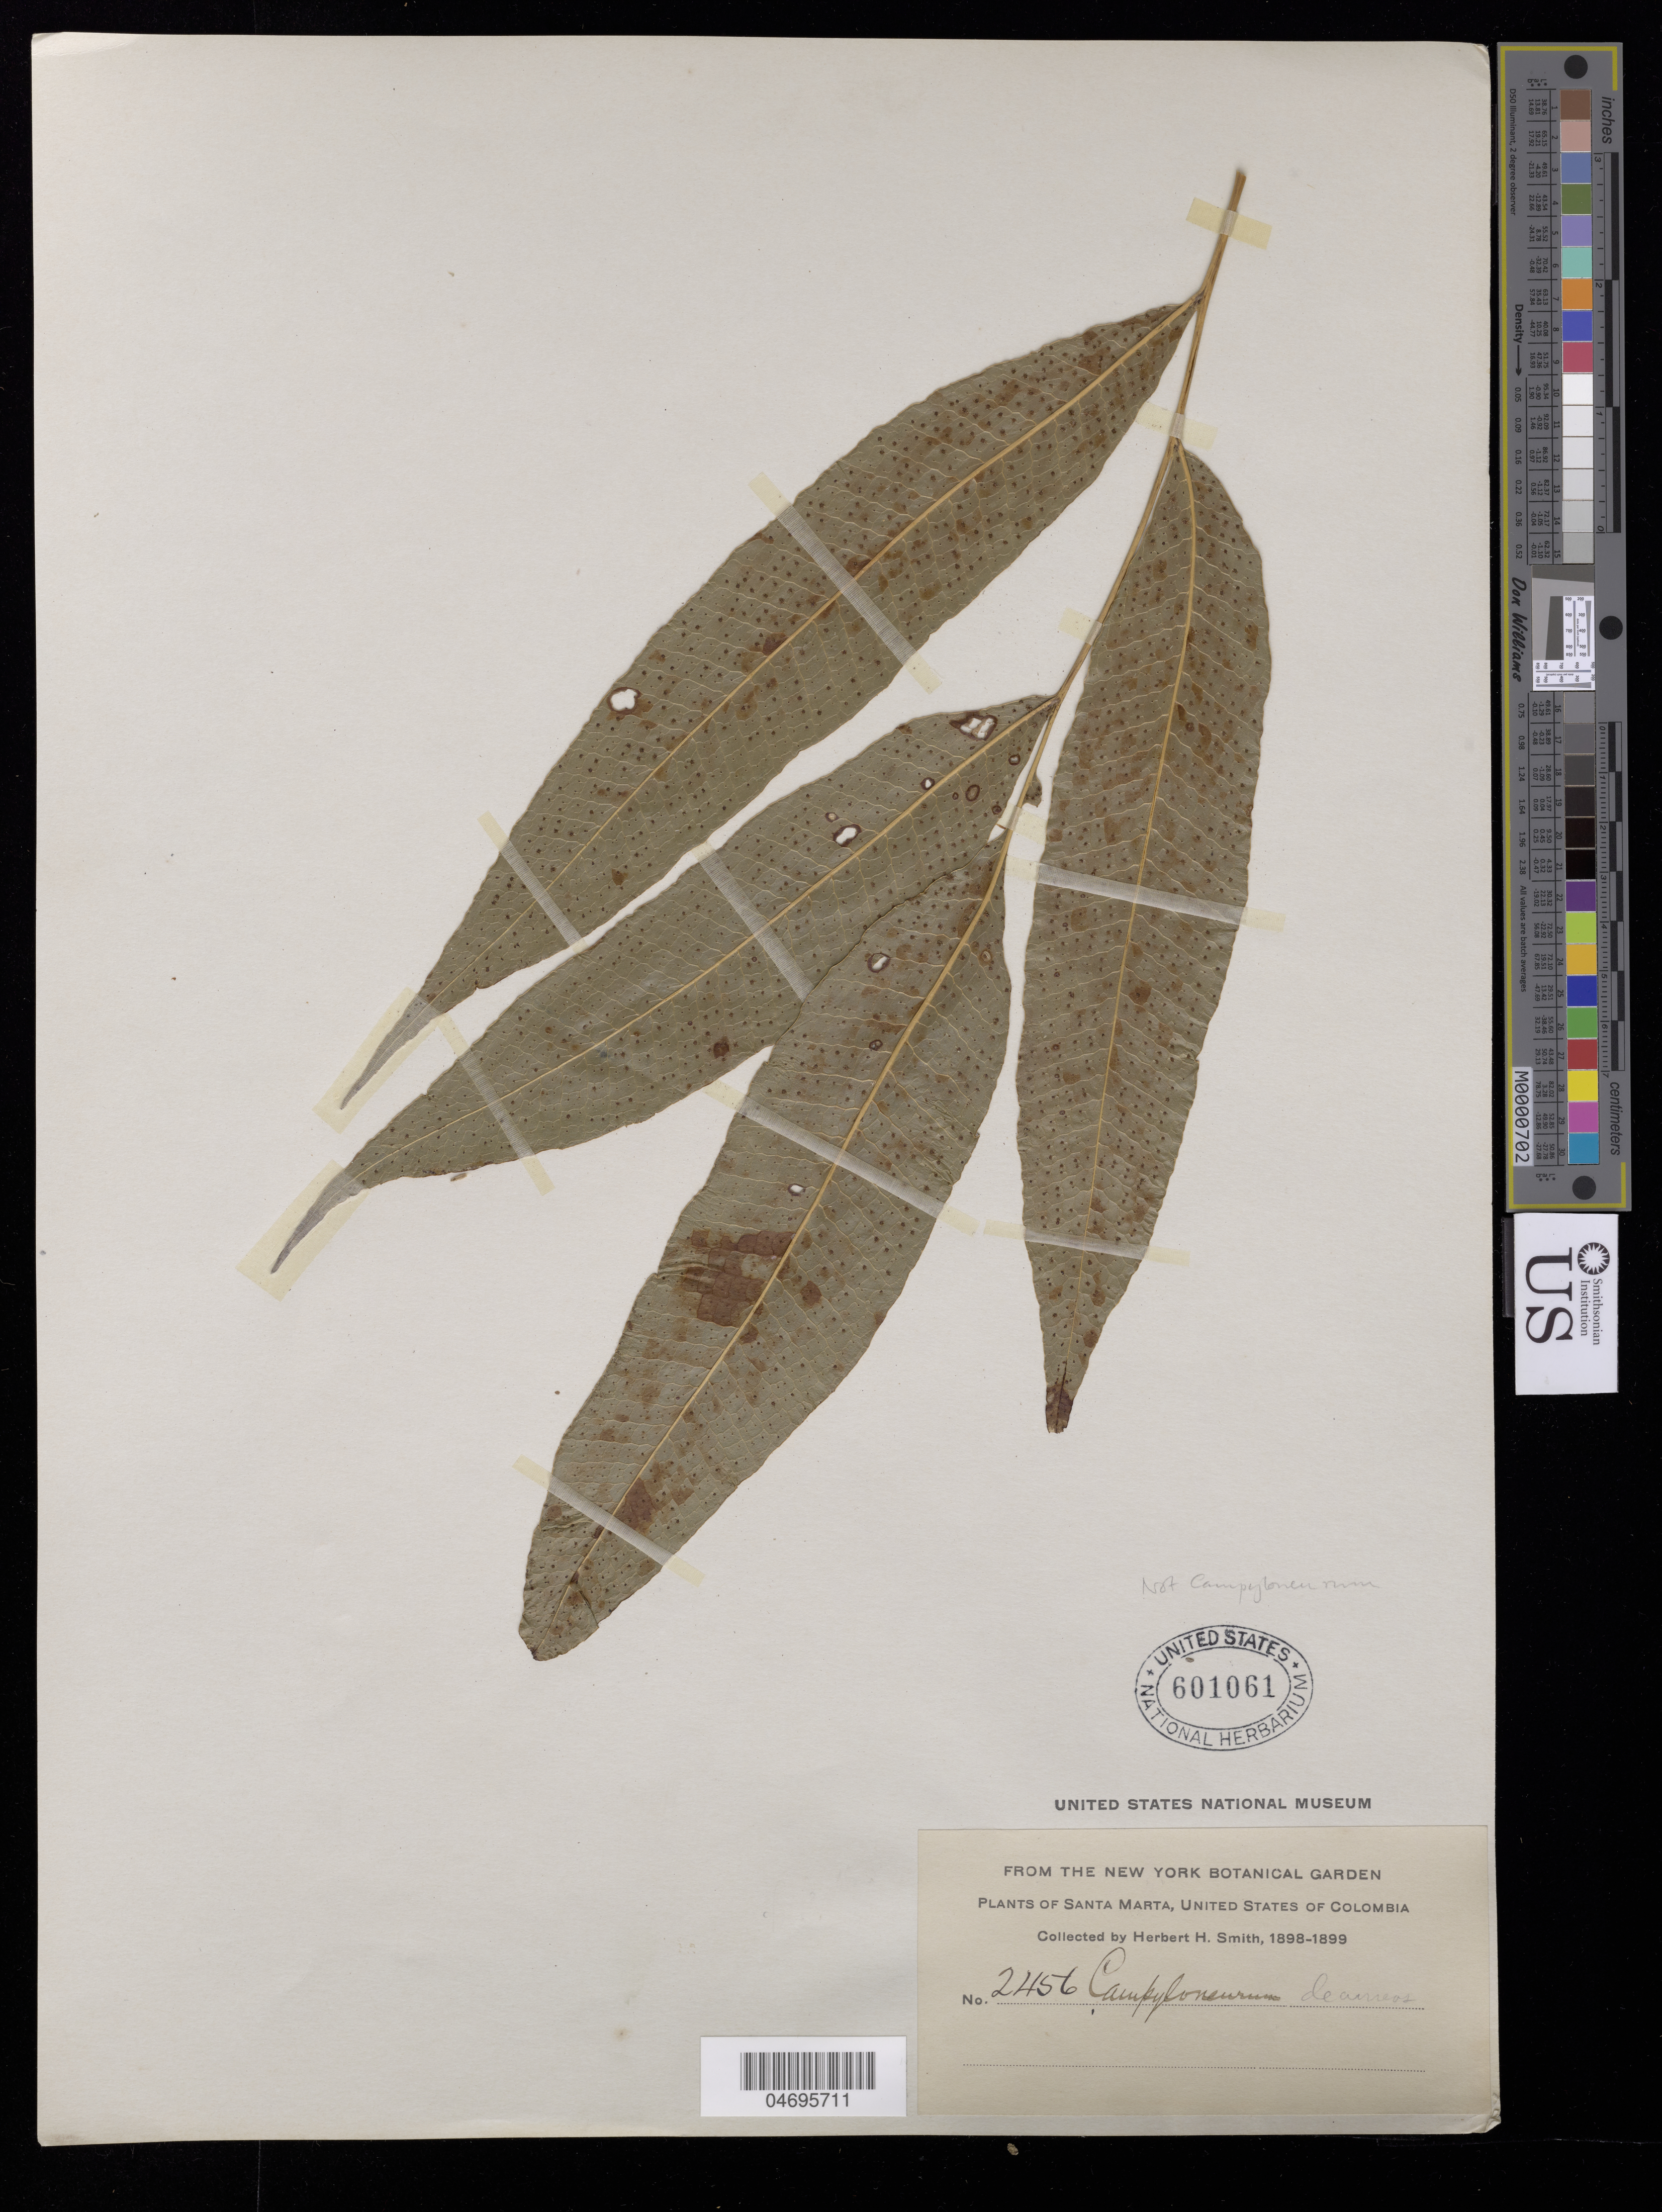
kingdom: Plantae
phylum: Tracheophyta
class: Polypodiopsida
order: Polypodiales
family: Polypodiaceae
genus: Campyloneurum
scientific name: Campyloneurum decurrens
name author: (Raddi) C. Presl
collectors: Herbert H. Smith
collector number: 2456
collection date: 1898/1899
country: Colombia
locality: Santa Marta. United States of Colombia.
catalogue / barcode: US 601061